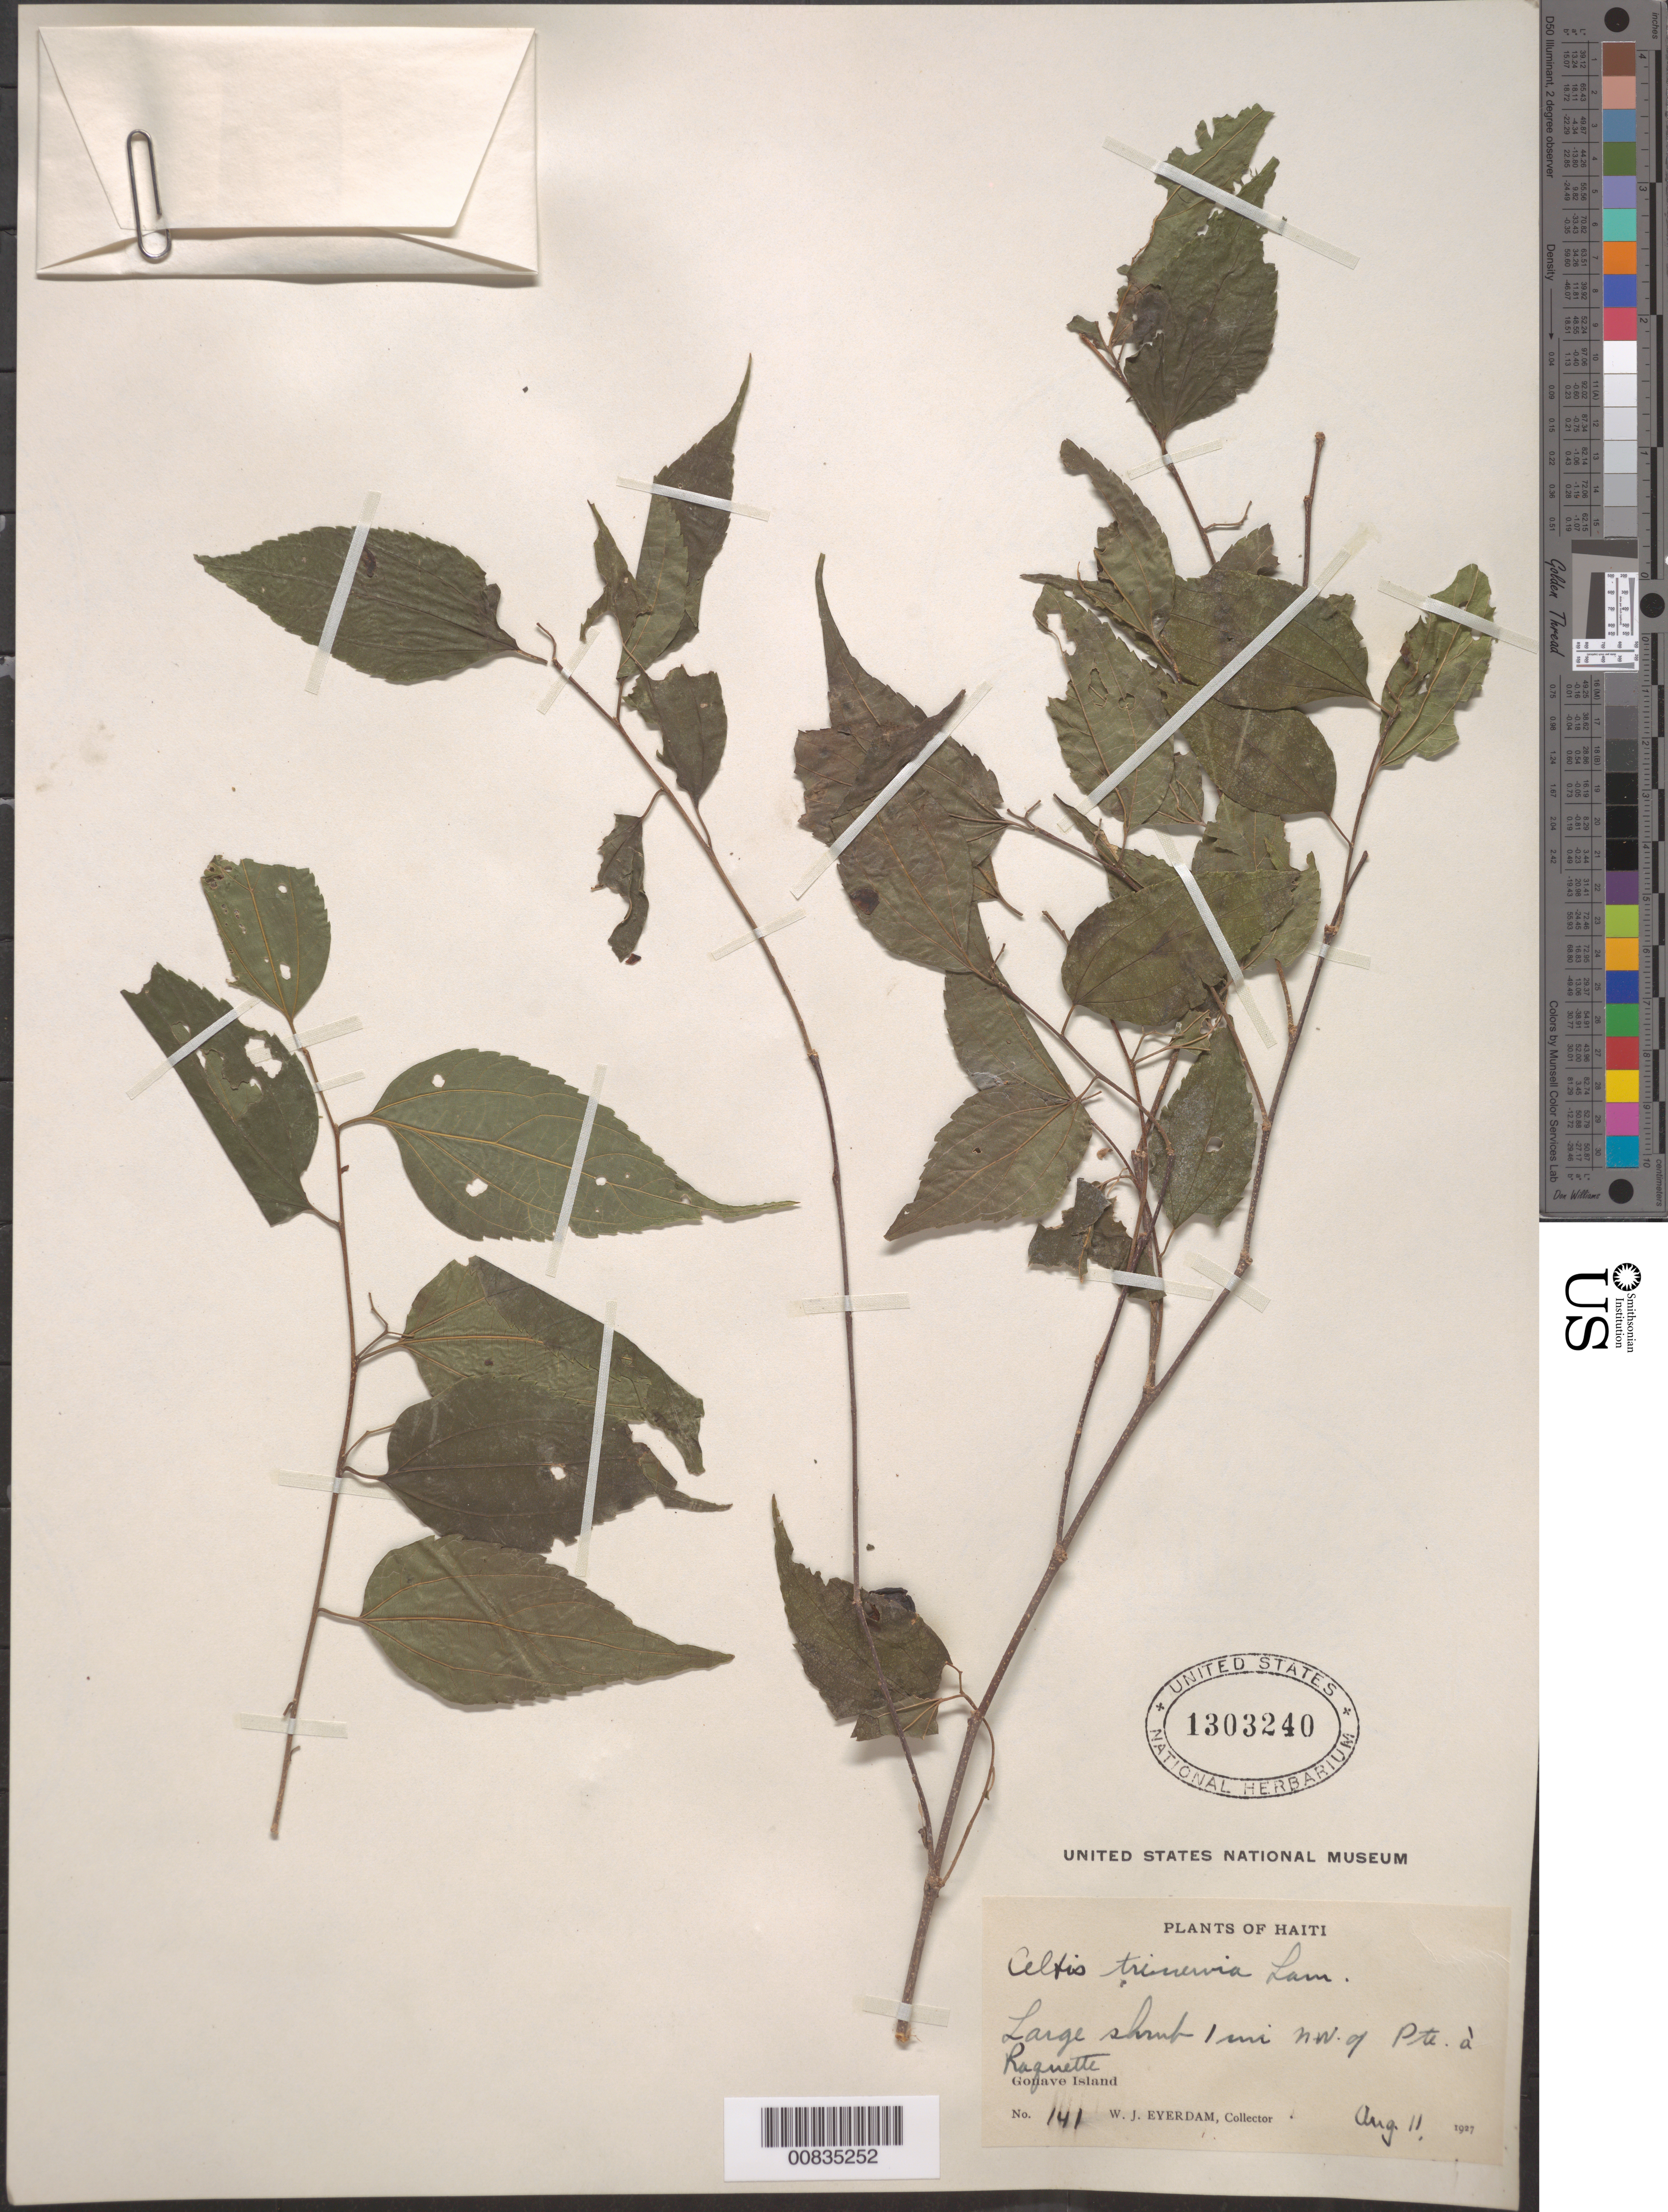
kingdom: Plantae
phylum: Tracheophyta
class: Magnoliopsida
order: Rosales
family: Cannabaceae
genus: Celtis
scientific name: Celtis trinervia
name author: Lam.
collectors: W. J. Eyerdam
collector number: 141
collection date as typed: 11 Aug 1927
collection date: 1927-08-11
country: Haiti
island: Gonave I.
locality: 1 mi. N.W. of Pte. À Raquette.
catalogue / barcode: US 1303240